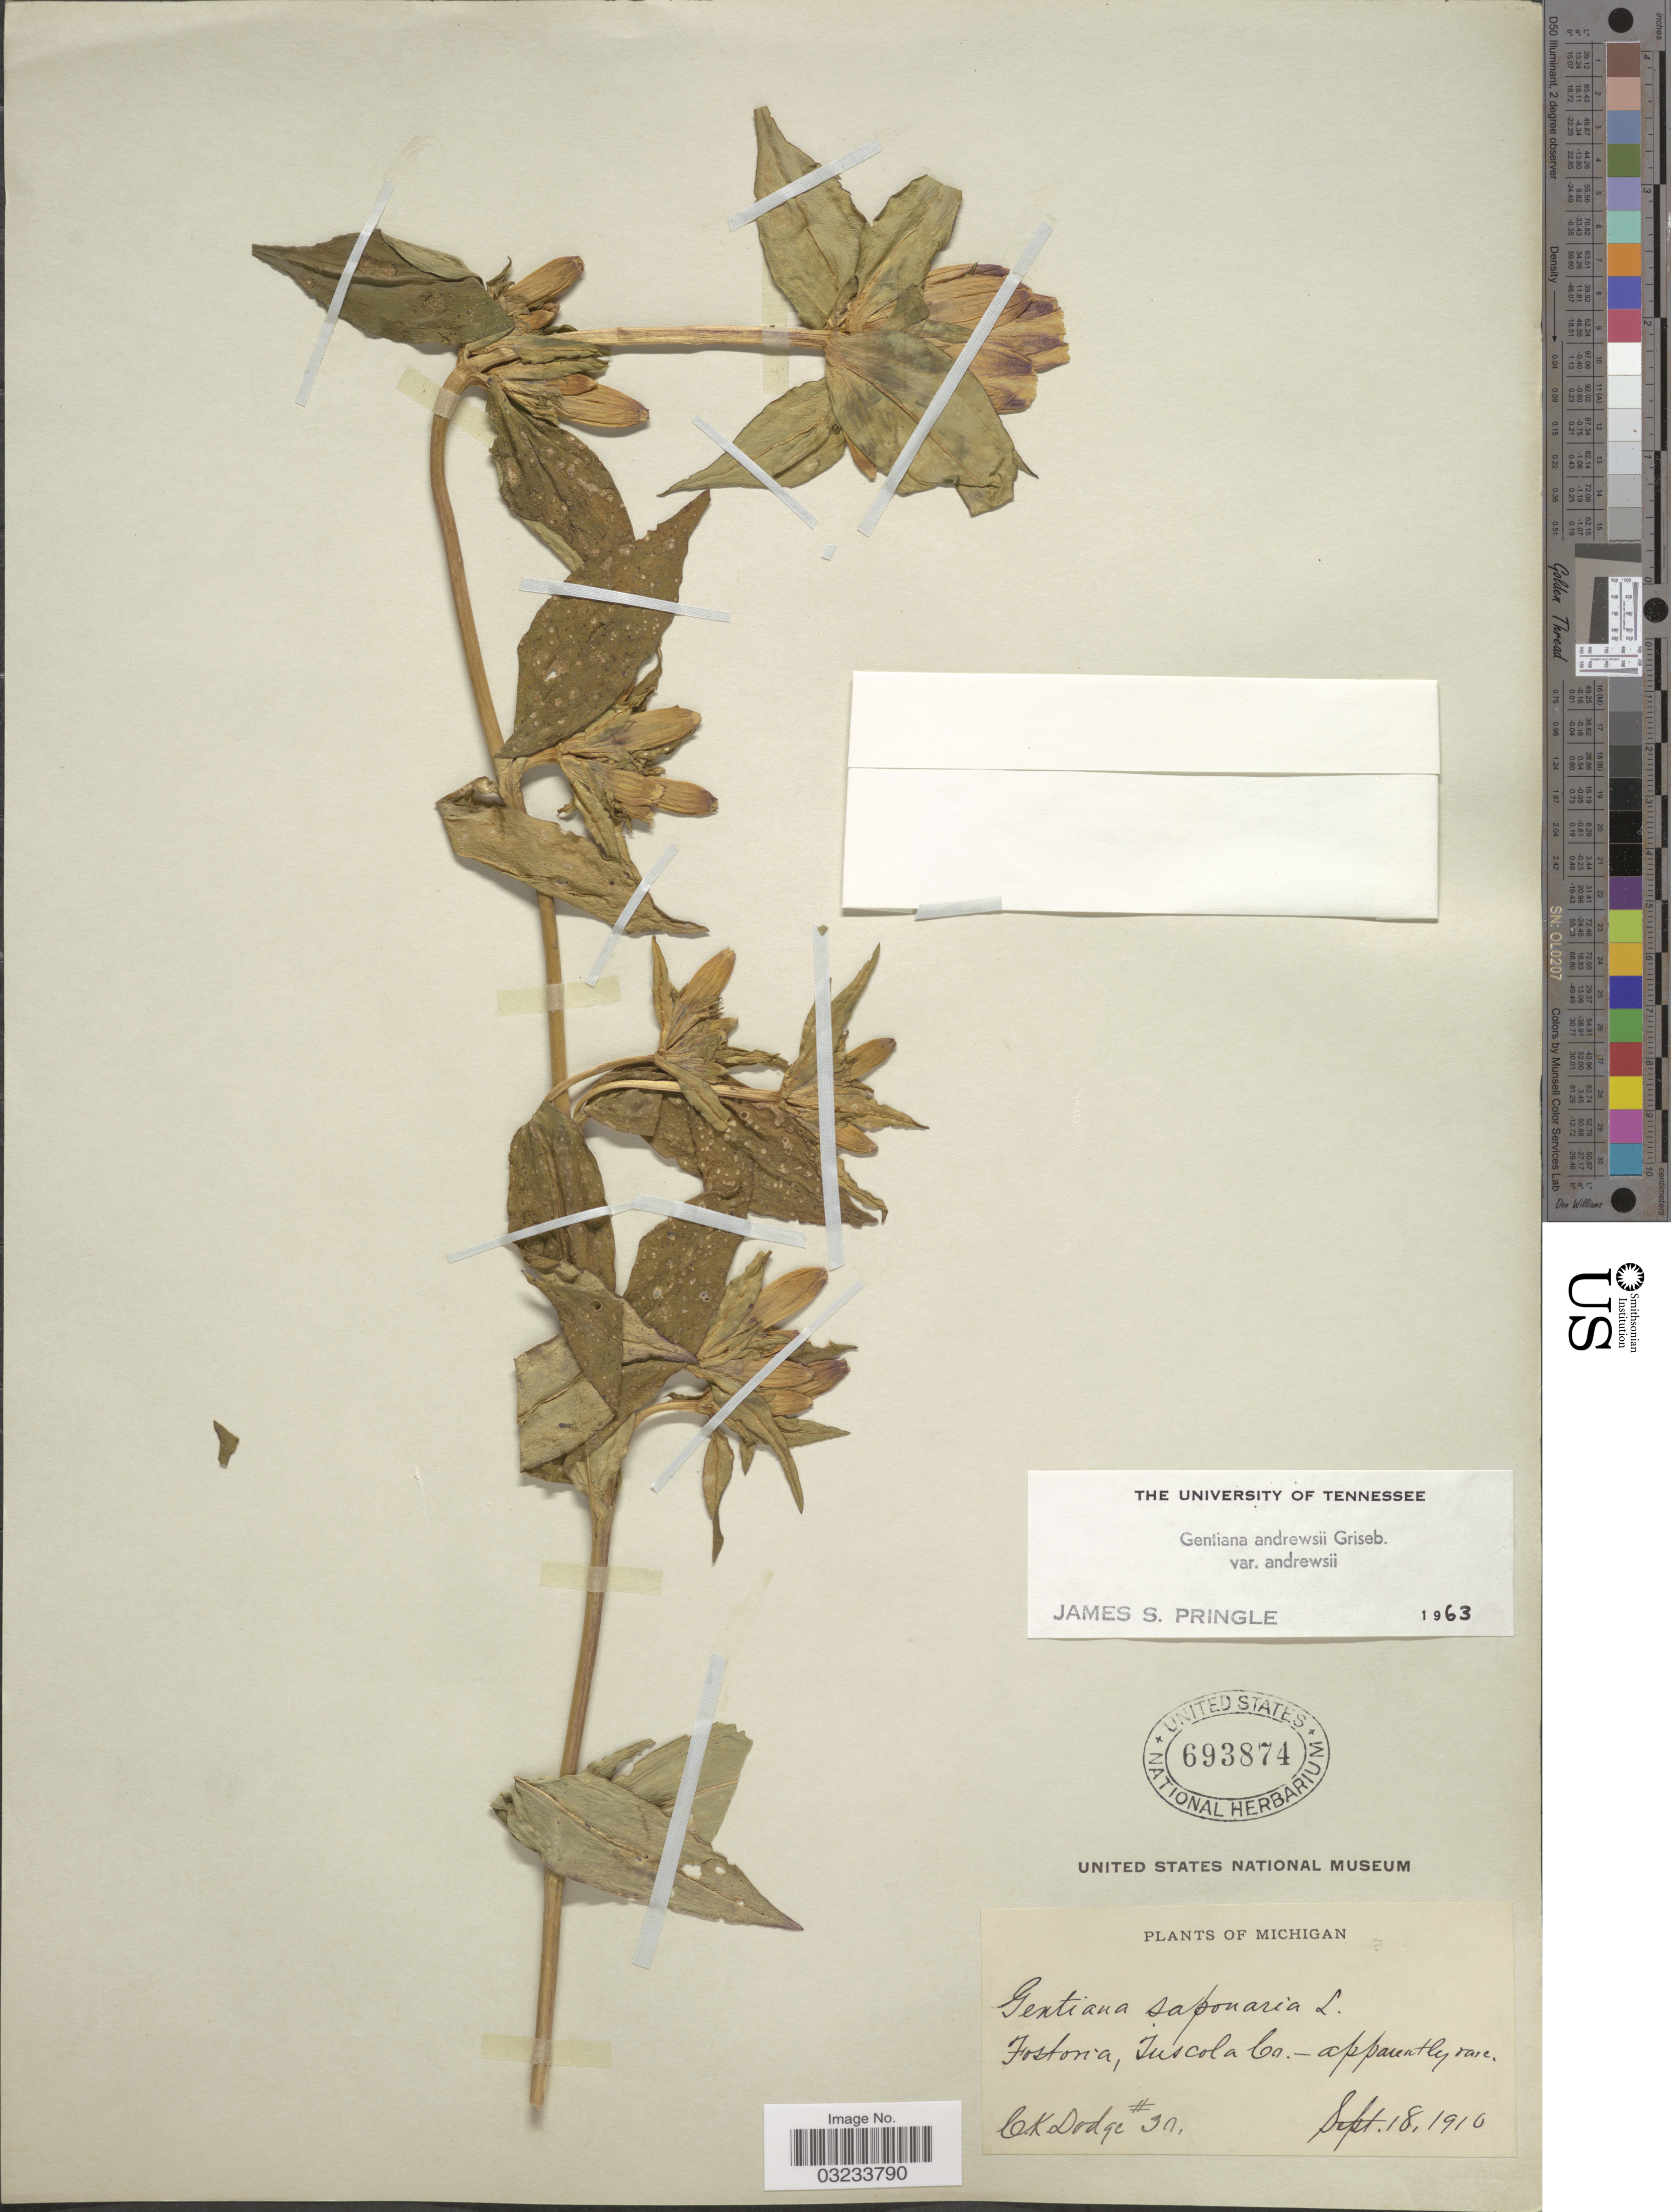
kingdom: Plantae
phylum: Tracheophyta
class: Magnoliopsida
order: Gentianales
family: Gentianaceae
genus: Gentiana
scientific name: Gentiana andrewsii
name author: Griseb.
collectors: C. Dodge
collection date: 1910-09-18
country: United States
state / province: Michigan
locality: Fostoria, Tuscola Co.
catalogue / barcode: US 693874